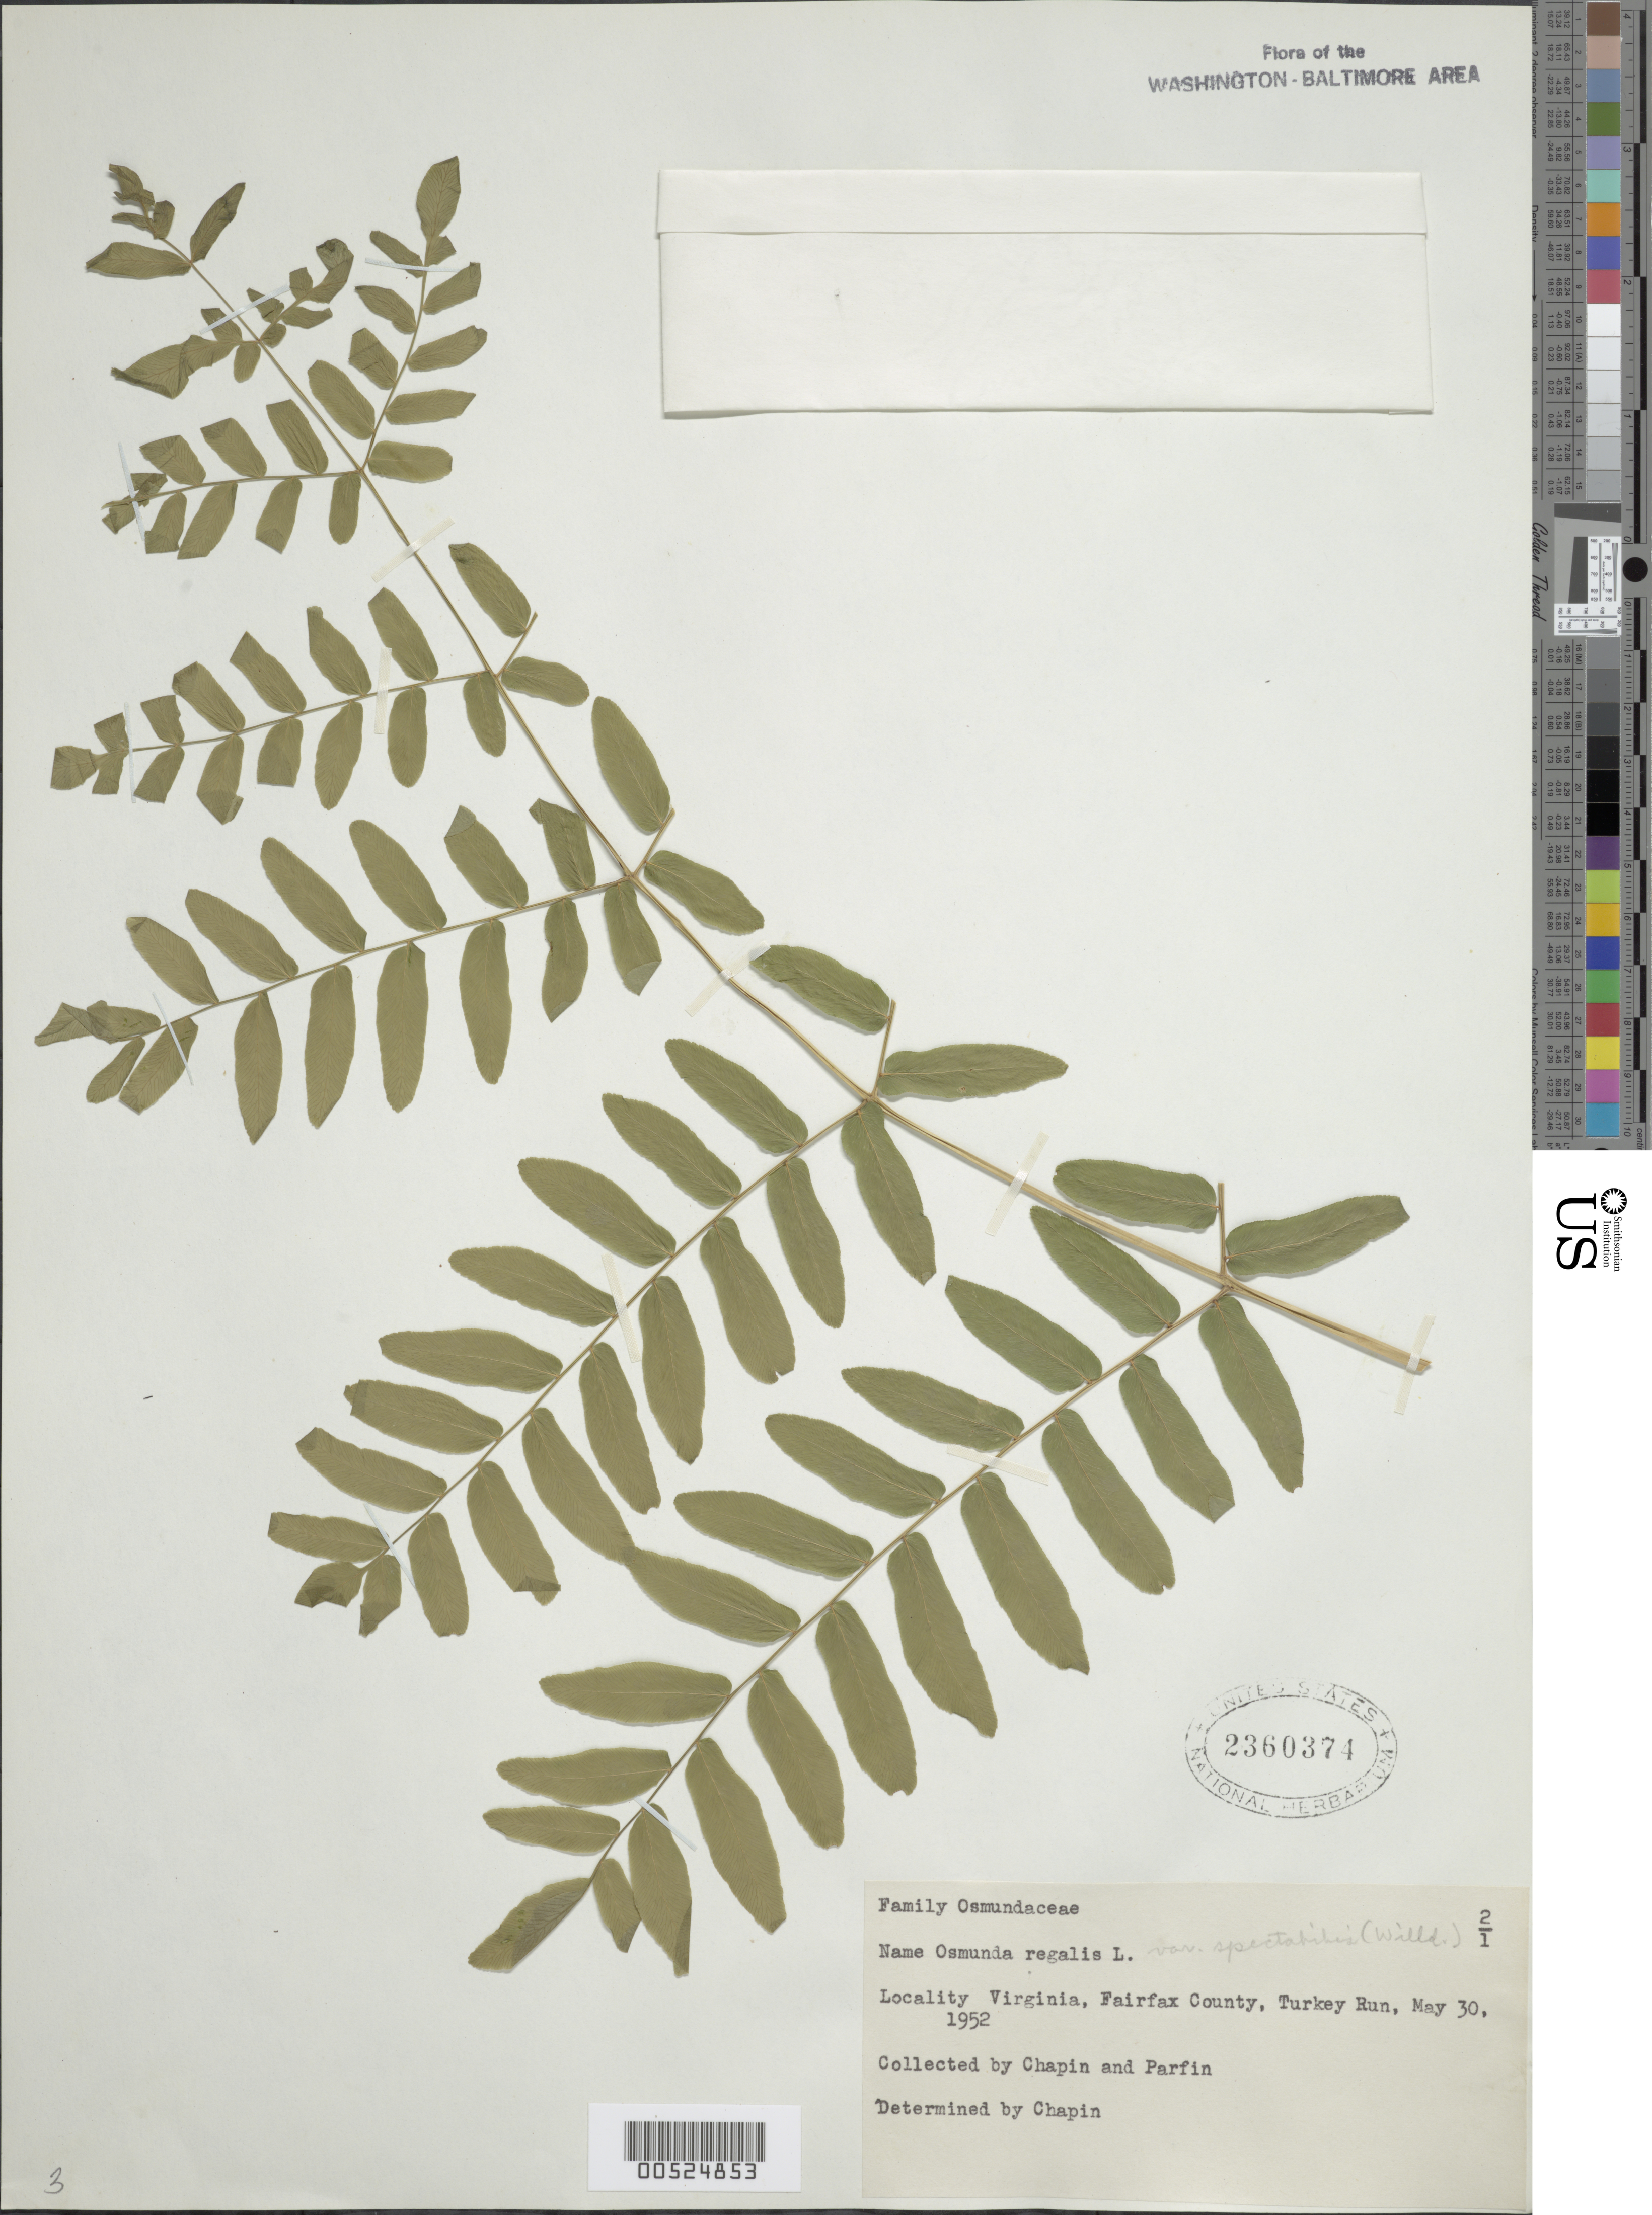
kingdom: Plantae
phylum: Tracheophyta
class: Polypodiopsida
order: Osmundales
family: Osmundaceae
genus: Osmunda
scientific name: Osmunda regalis var. spectabilis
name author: (Willd.) A. Gray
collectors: E. Chapin & Parfin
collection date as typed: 30 May 1952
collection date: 1952-05-30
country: United States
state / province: Virginia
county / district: Fairfax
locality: Turkey Run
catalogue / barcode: US 2360374